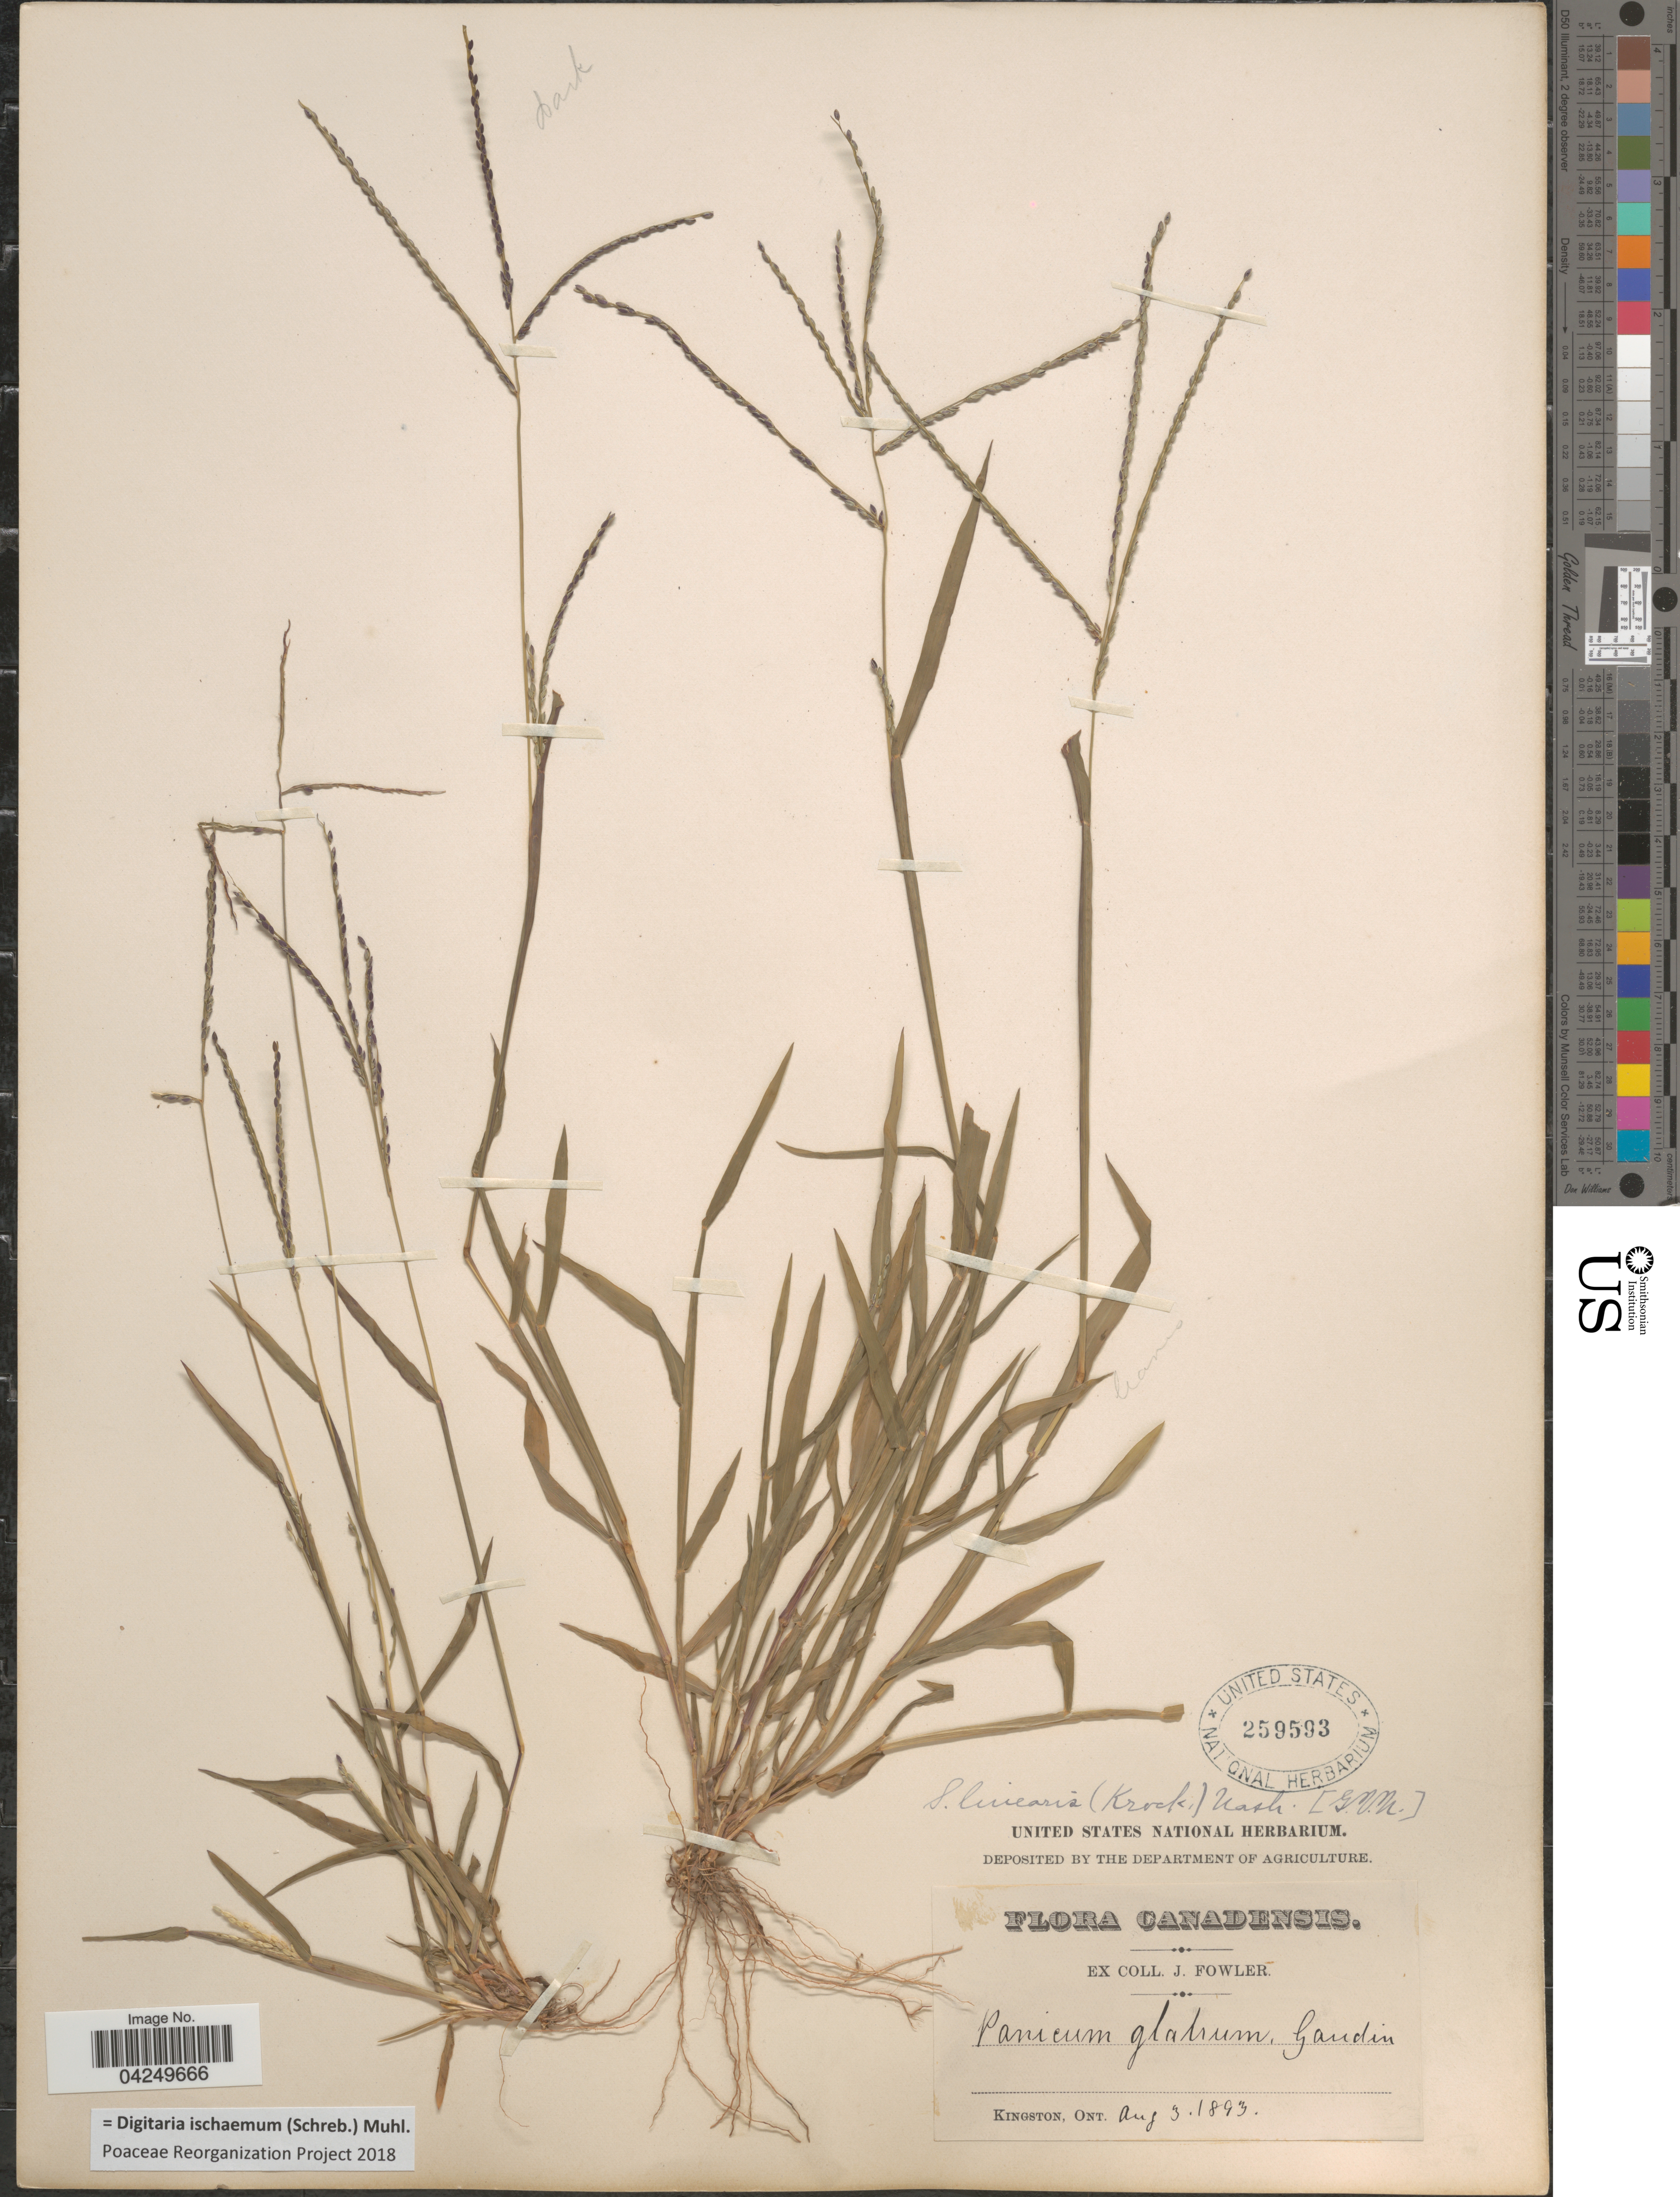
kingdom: Plantae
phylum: Tracheophyta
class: Liliopsida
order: Poales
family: Poaceae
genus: Digitaria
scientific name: Digitaria ischaemum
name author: (Schreber) Schreber ex Muhl.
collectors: J. Fowler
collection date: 1893-08-03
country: Canada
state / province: Ontario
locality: Kingston.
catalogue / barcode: US 259593